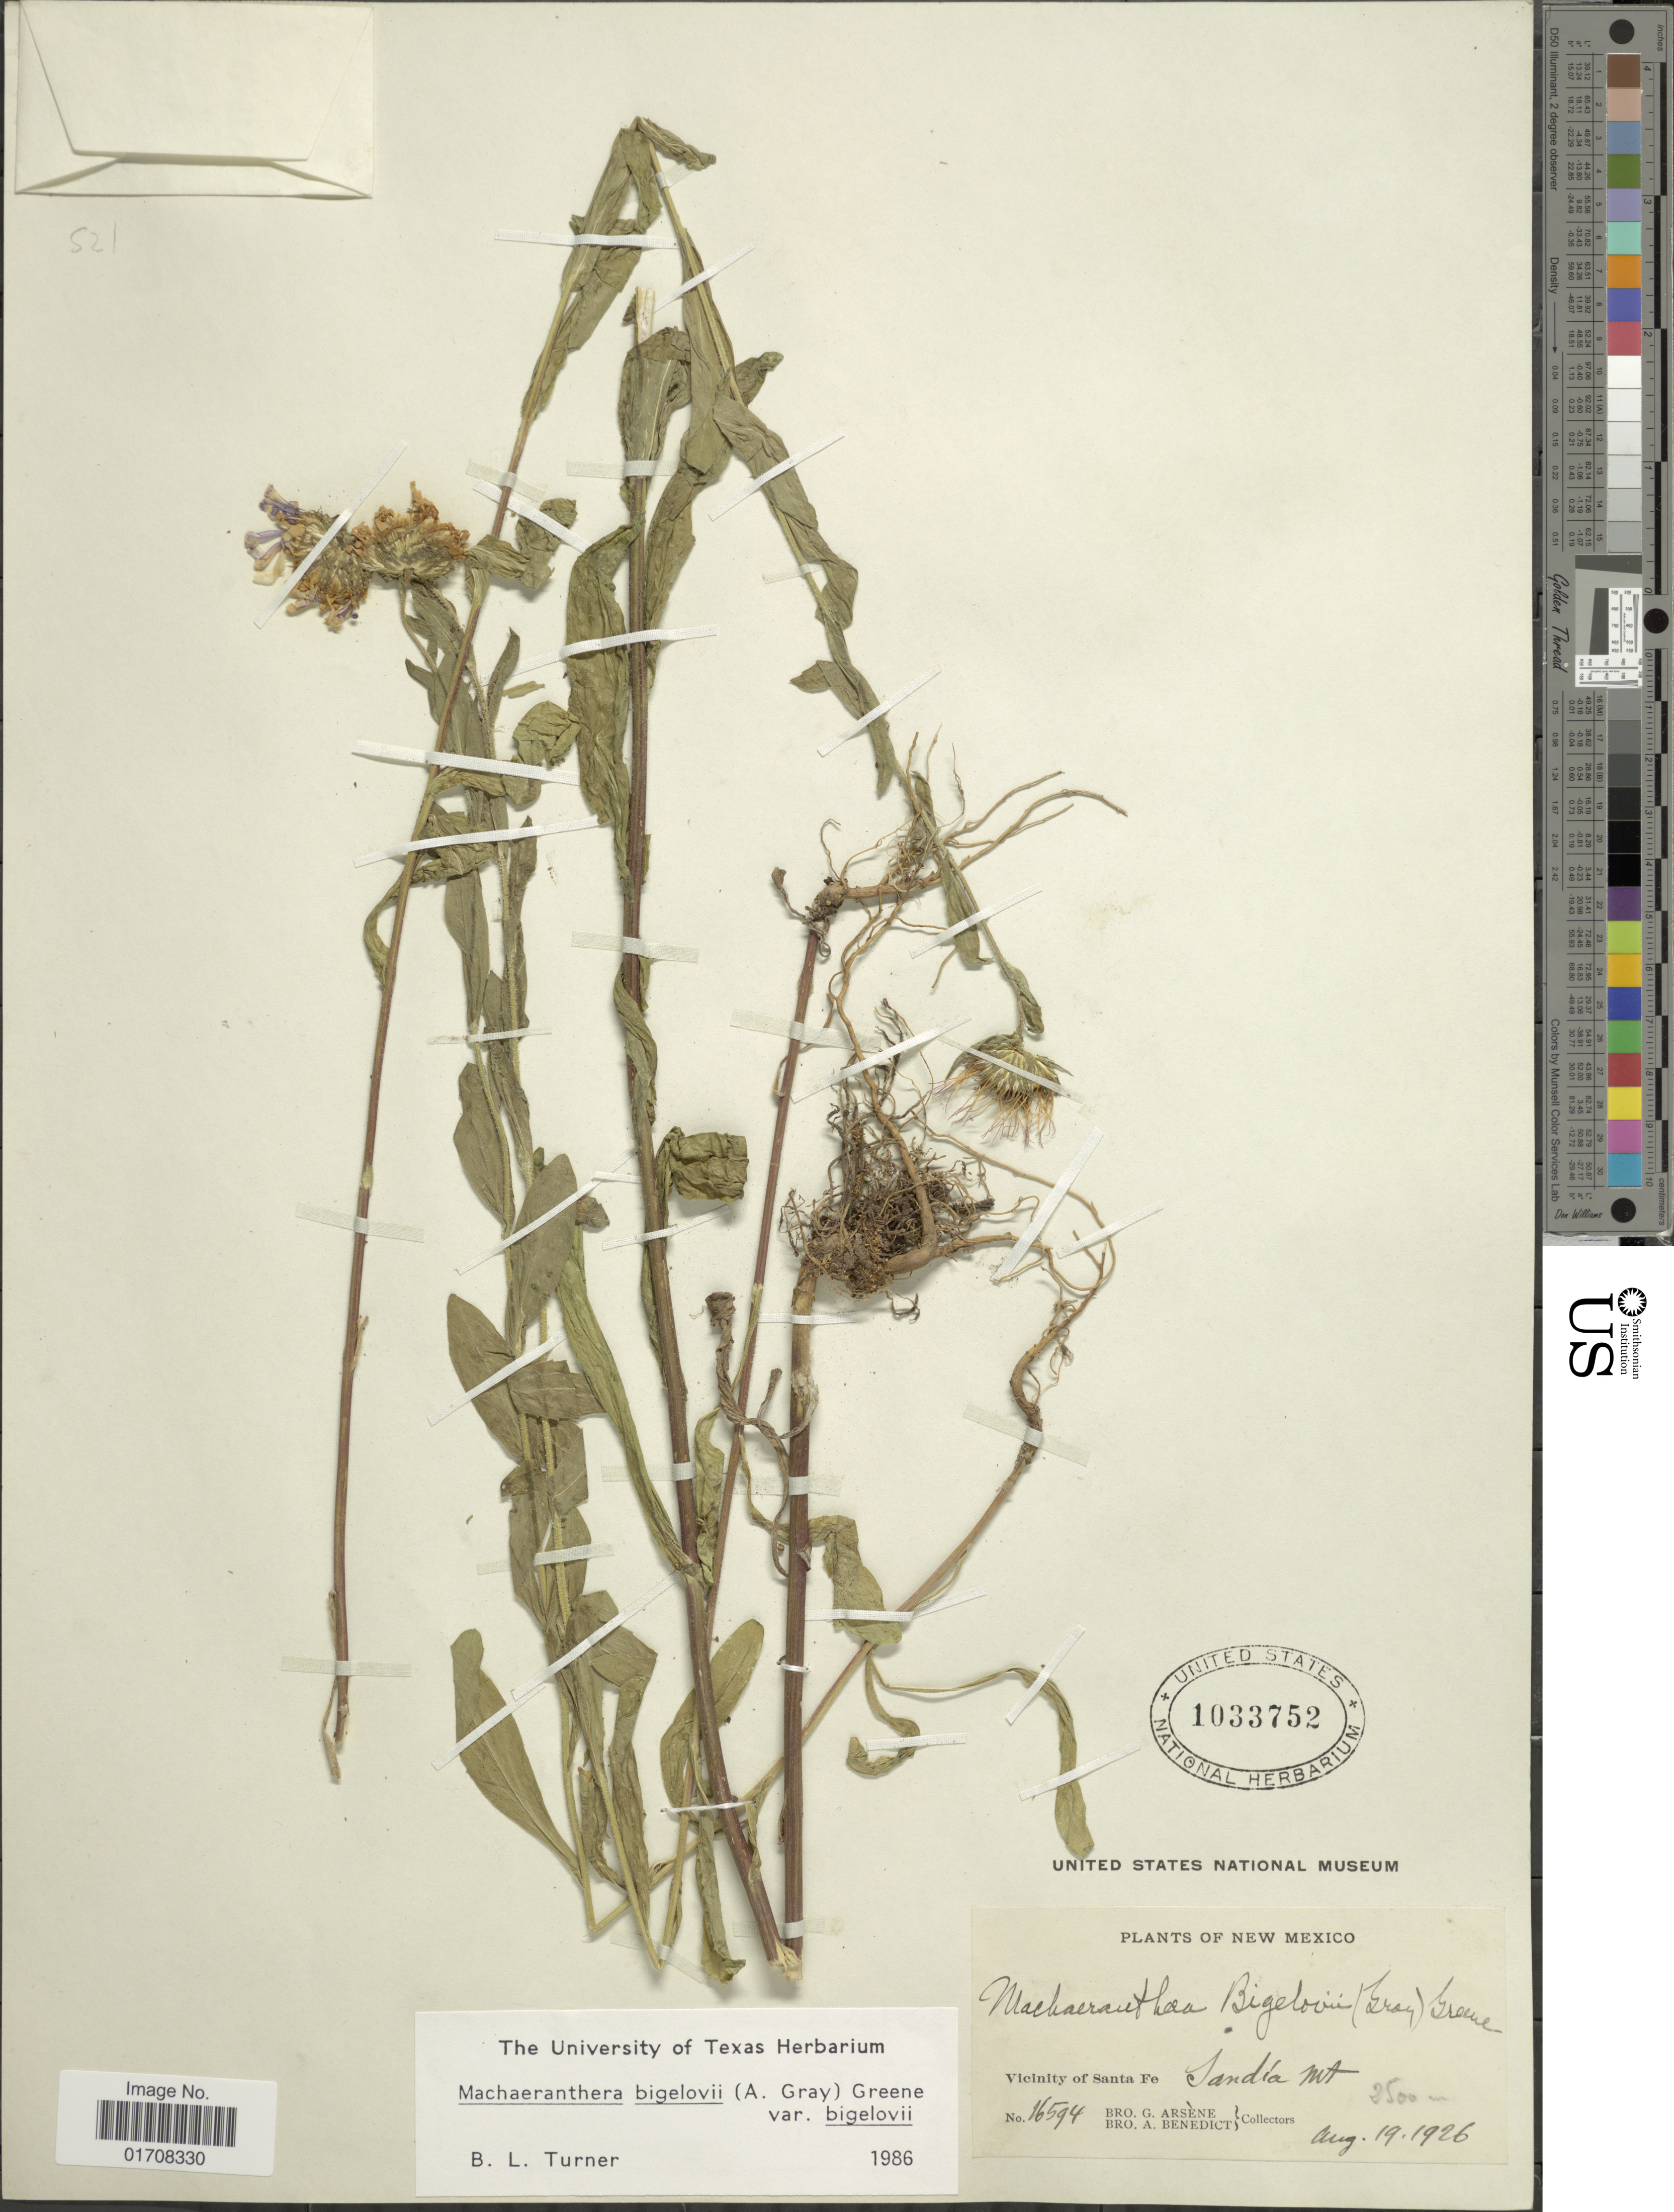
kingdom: Plantae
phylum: Tracheophyta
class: Magnoliopsida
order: Asterales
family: Asteraceae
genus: Machaeranthera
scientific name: Machaeranthera bigelovii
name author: (A. Gray) Greene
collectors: Bro. G. Arsène & Bro. Benedict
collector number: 16594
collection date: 1926-08-19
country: United States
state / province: New Mexico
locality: Vicinity of Santa Fe, Sandia Mt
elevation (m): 2500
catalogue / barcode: US 1033752